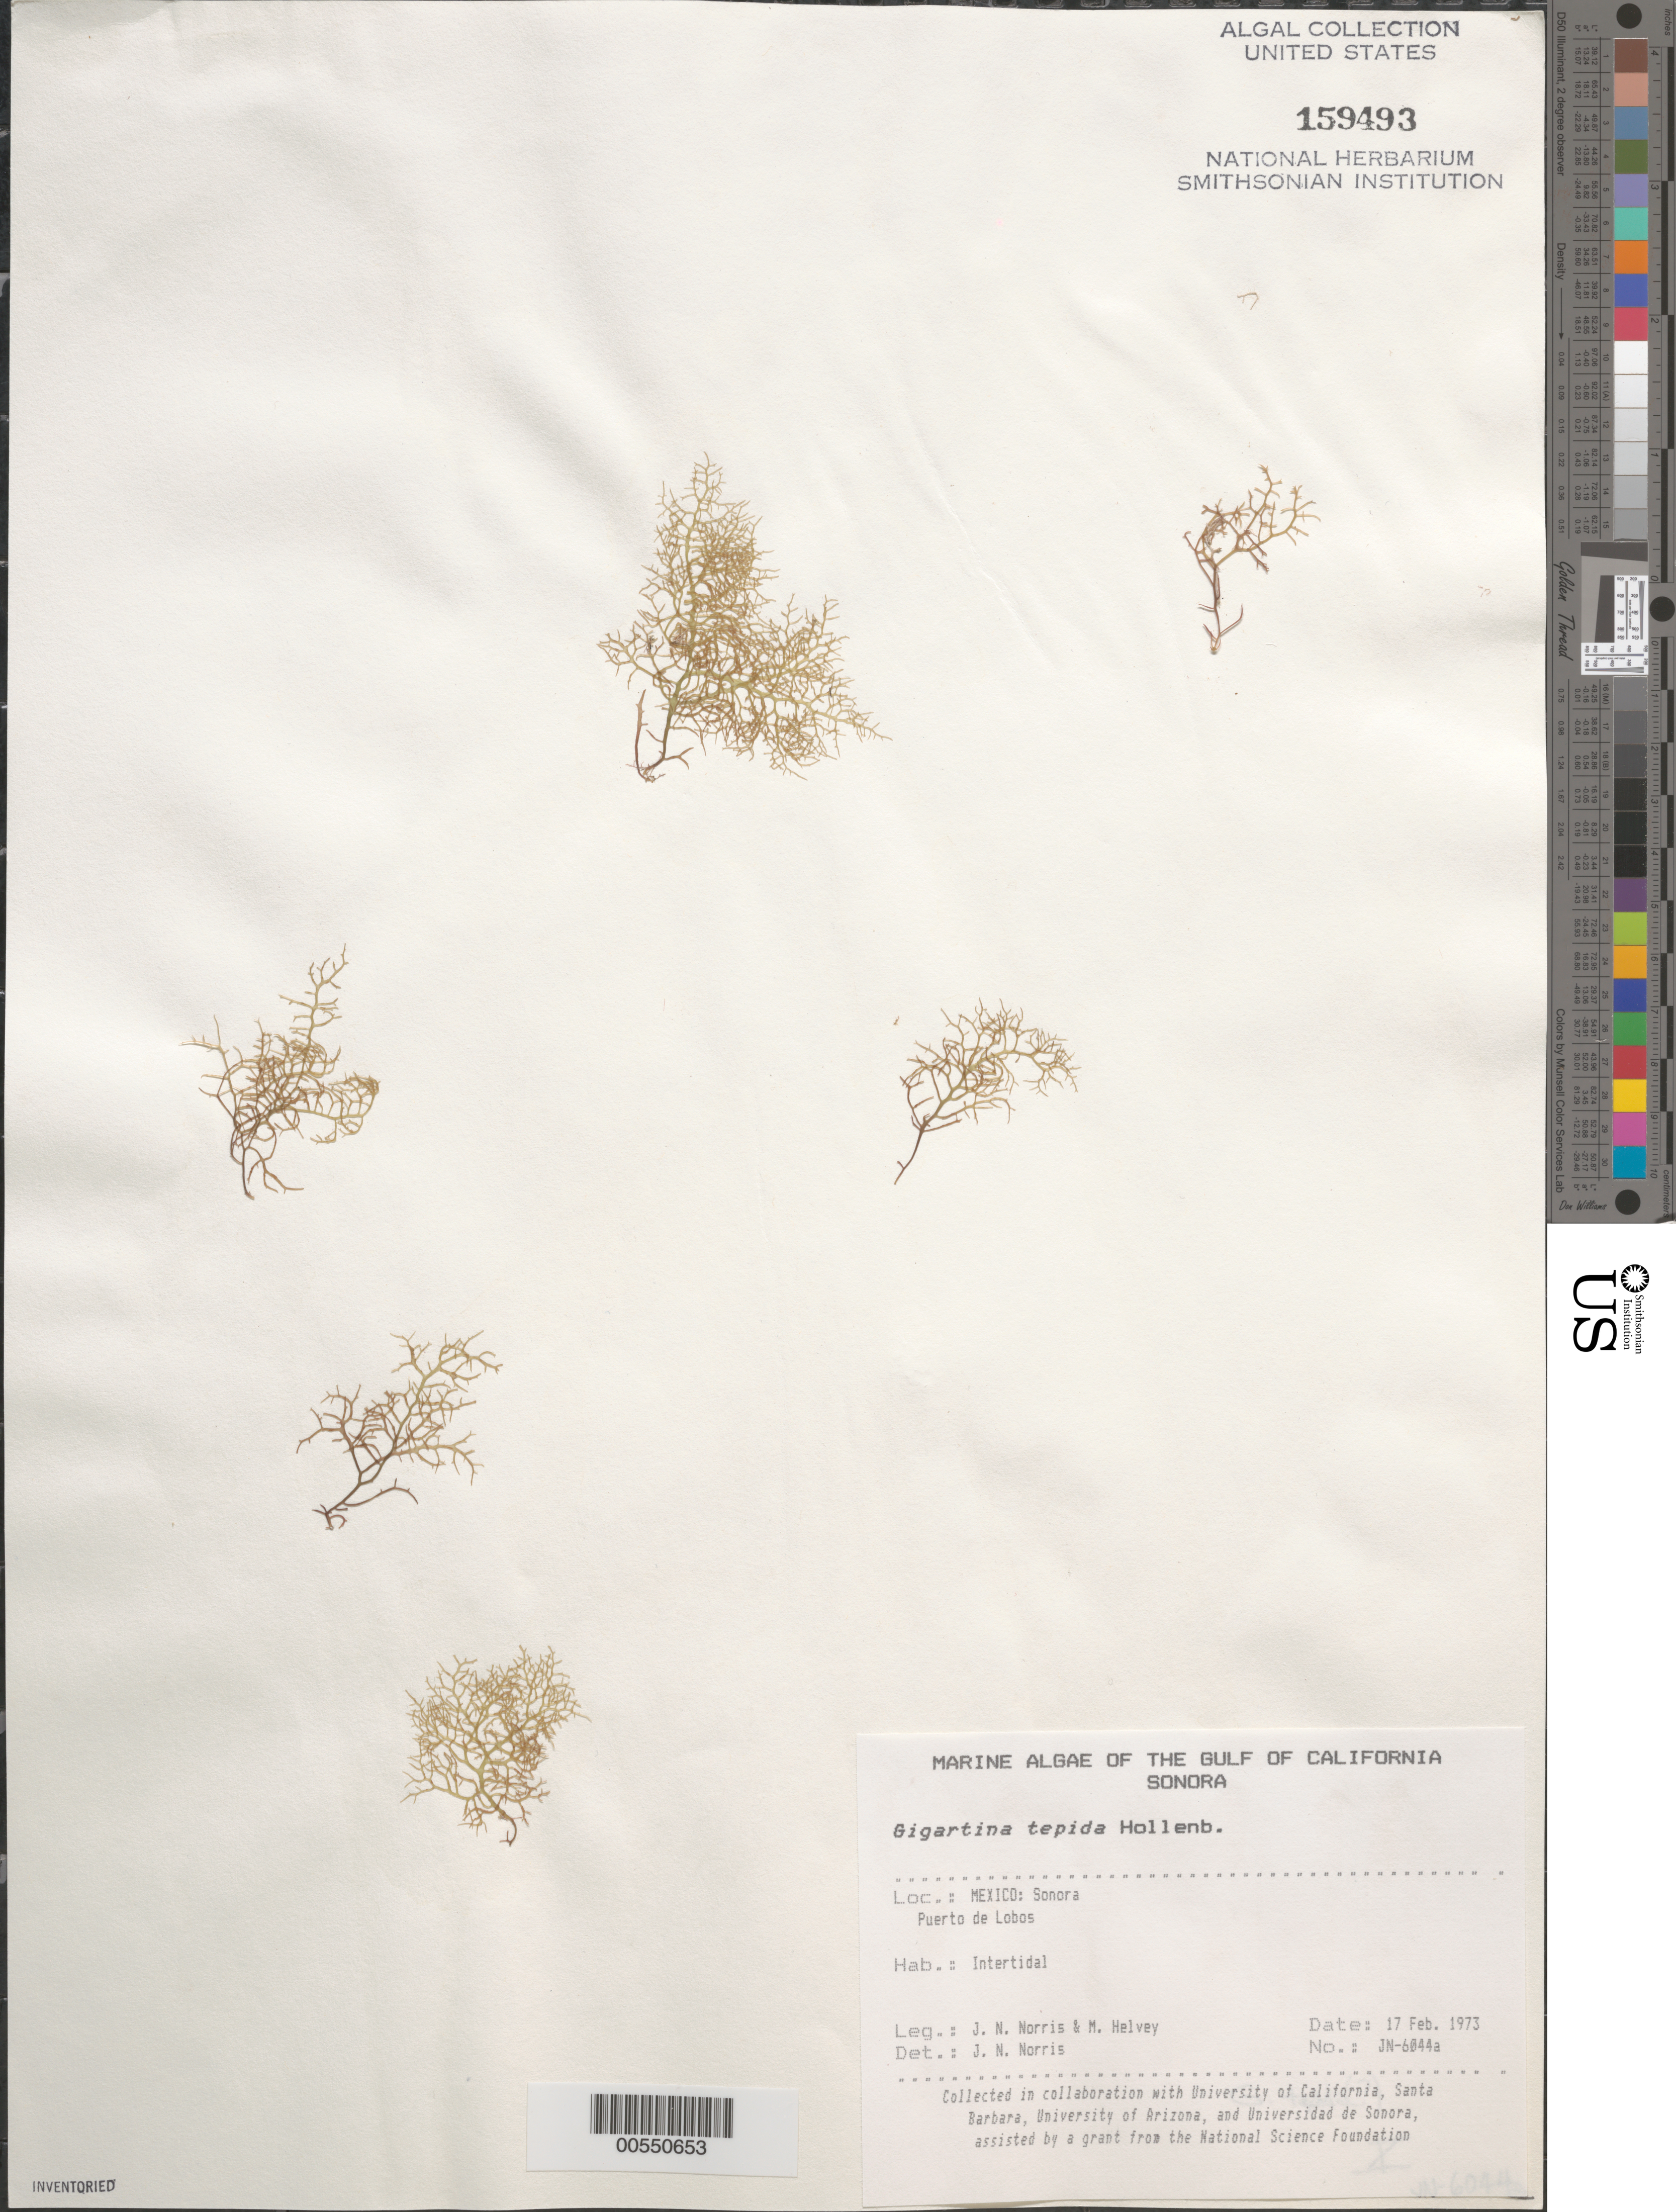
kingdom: Plantae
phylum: Rhodophyta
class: Florideophyceae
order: Gigartinales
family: Gigartinaceae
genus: Chondracanthus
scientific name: Chondracanthus tepidus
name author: (Hollenb.) Guiry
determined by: Algae name updating Project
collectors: J. N. Norris & M. Helvey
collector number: JN-6044a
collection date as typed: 17 Feb 1973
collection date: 1973-02-17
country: Mexico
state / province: Sonora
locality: Puerto de Lobos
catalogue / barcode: US 159493